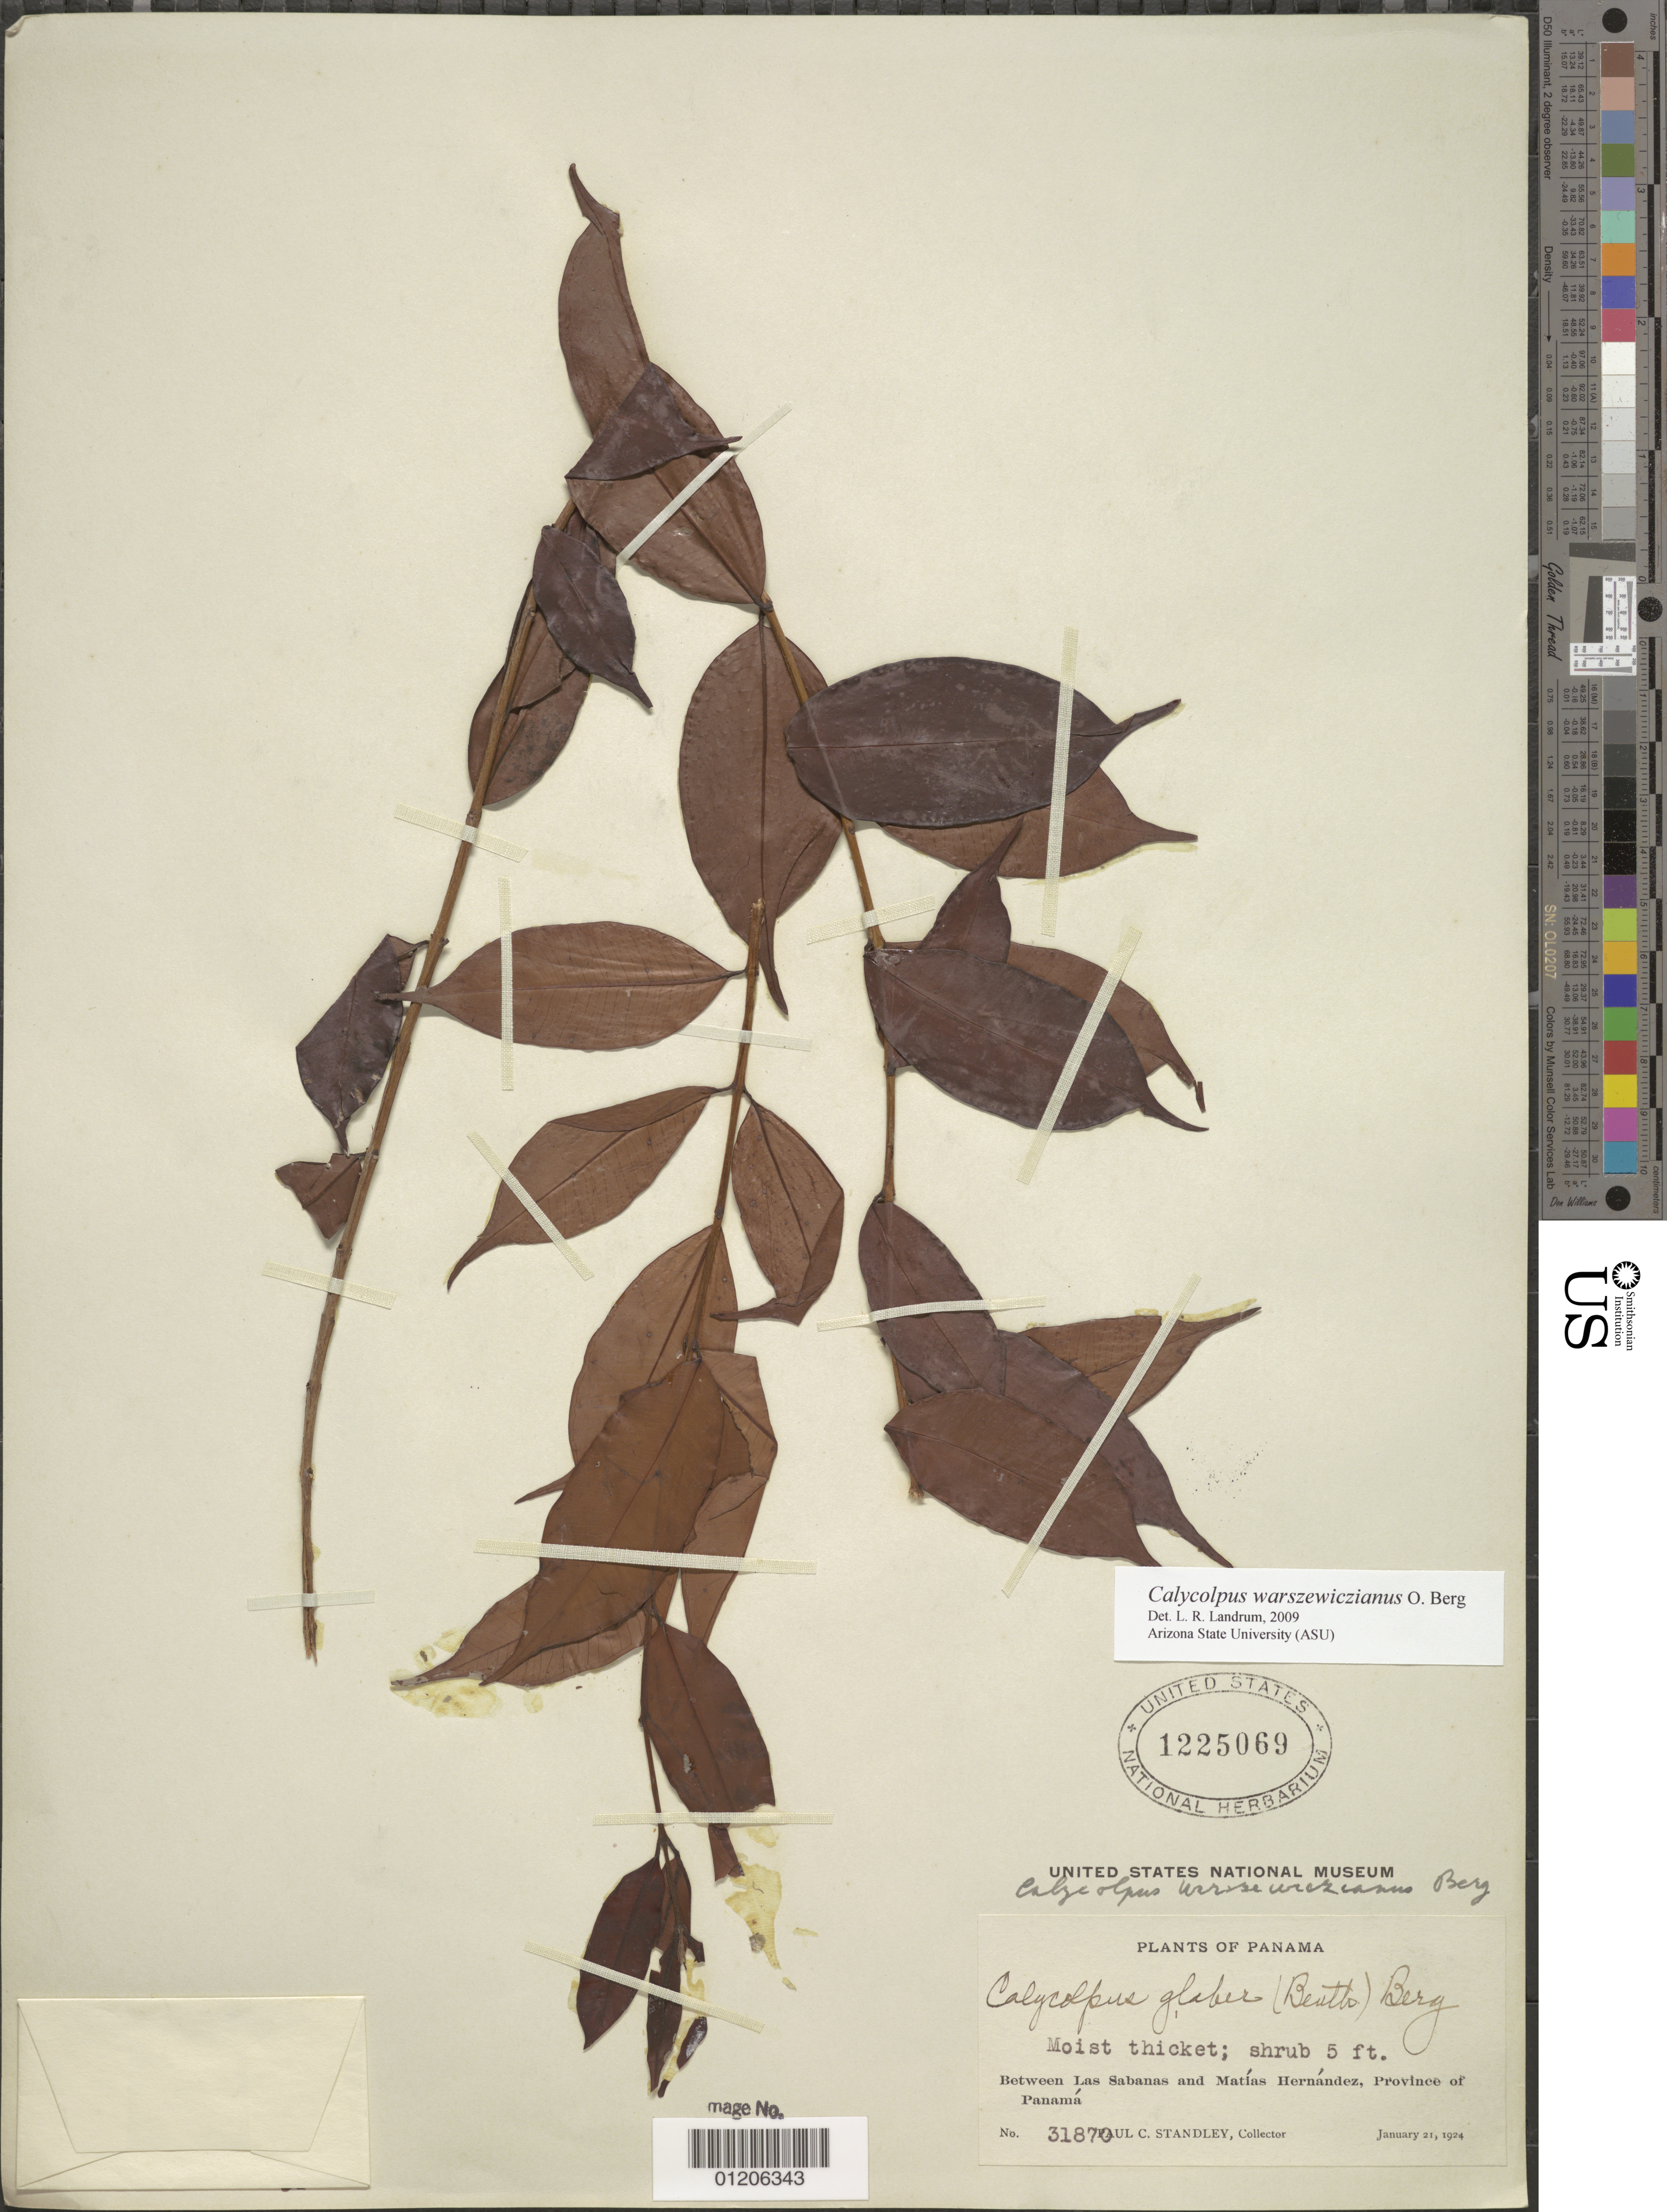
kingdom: Plantae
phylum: Tracheophyta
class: Magnoliopsida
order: Myrtales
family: Myrtaceae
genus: Calycolpus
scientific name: Calycolpus warszewiczianus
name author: O. Berg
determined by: Landrum, L. R.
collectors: P. C. Standley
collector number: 31870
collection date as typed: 21 Jan 1924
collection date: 1924-01-21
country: Panama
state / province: Panamá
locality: Between Las Sabanas and Matias Hernandez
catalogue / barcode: US 1225069